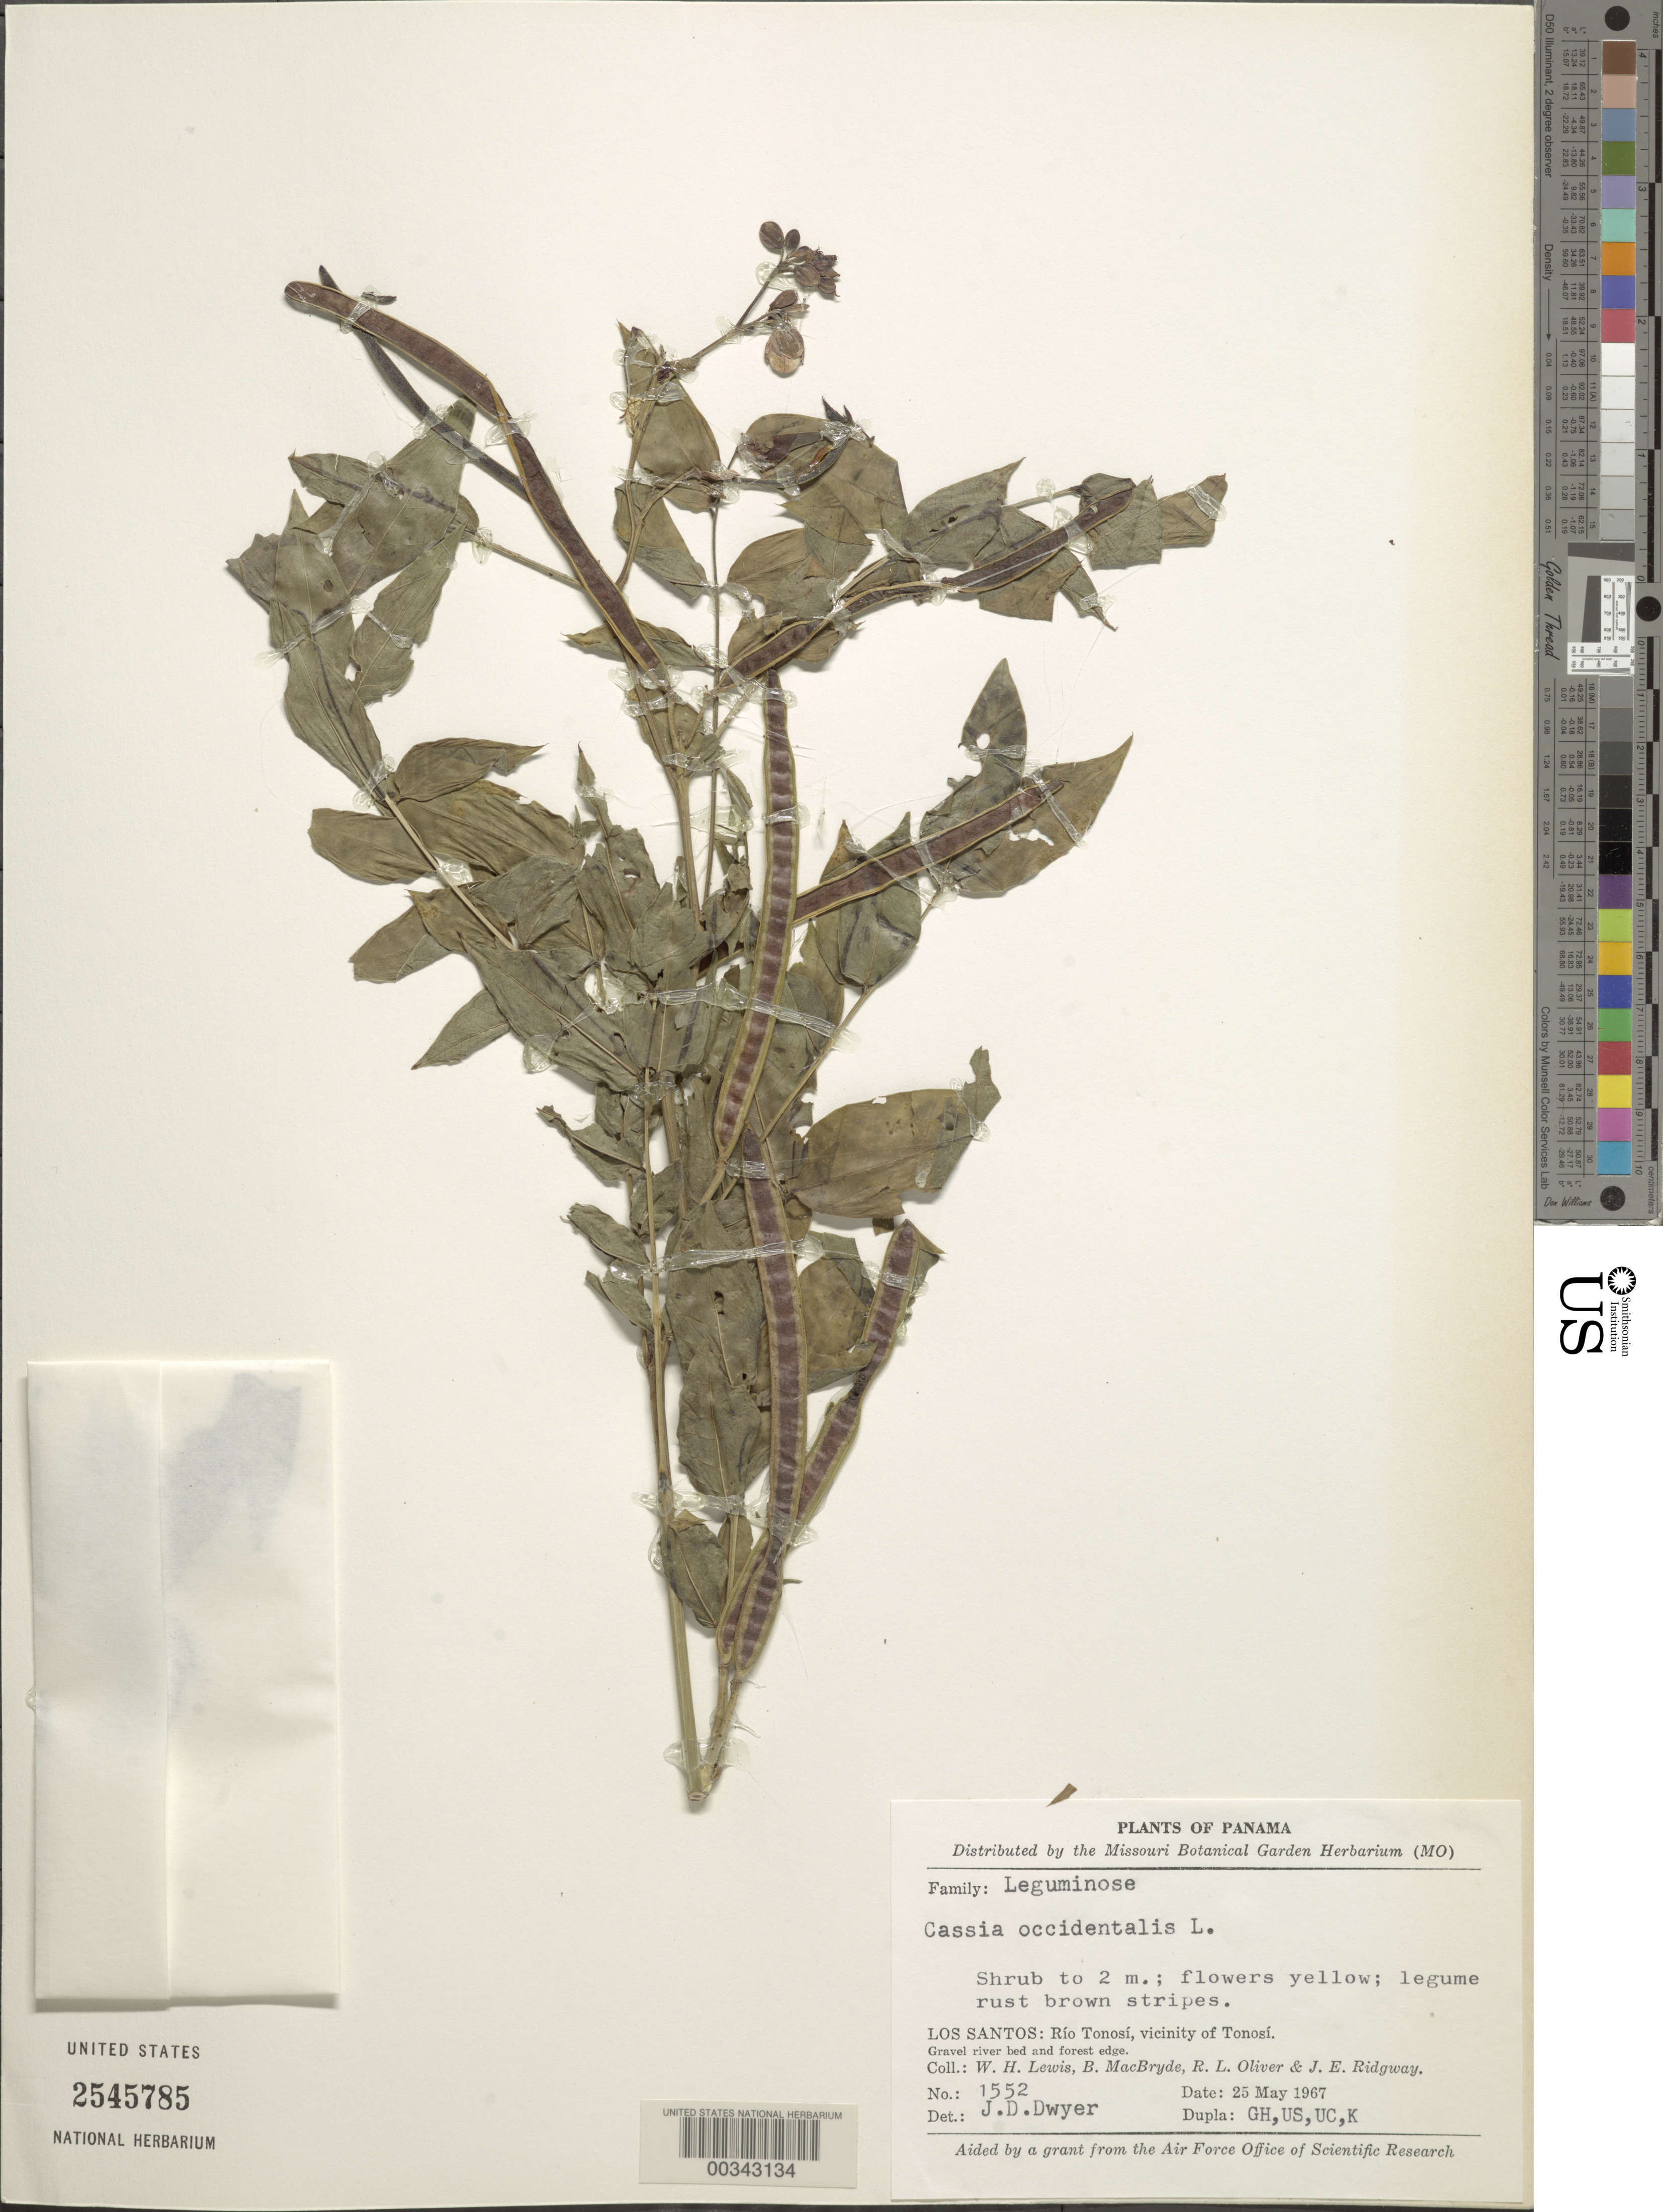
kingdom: Plantae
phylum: Tracheophyta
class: Magnoliopsida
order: Fabales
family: Fabaceae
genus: Senna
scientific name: Senna occidentalis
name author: (L.) Link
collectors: W. H. Lewis, B. MacBryde, R. L. Oliver & J. Ridgway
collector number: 1552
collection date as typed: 25 May 1967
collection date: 1967-05-25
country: Panama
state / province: Los Santos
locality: Rio Tonosi, vicinity of Tonosi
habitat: Gravel river bed and forest edge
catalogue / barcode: US 2545785